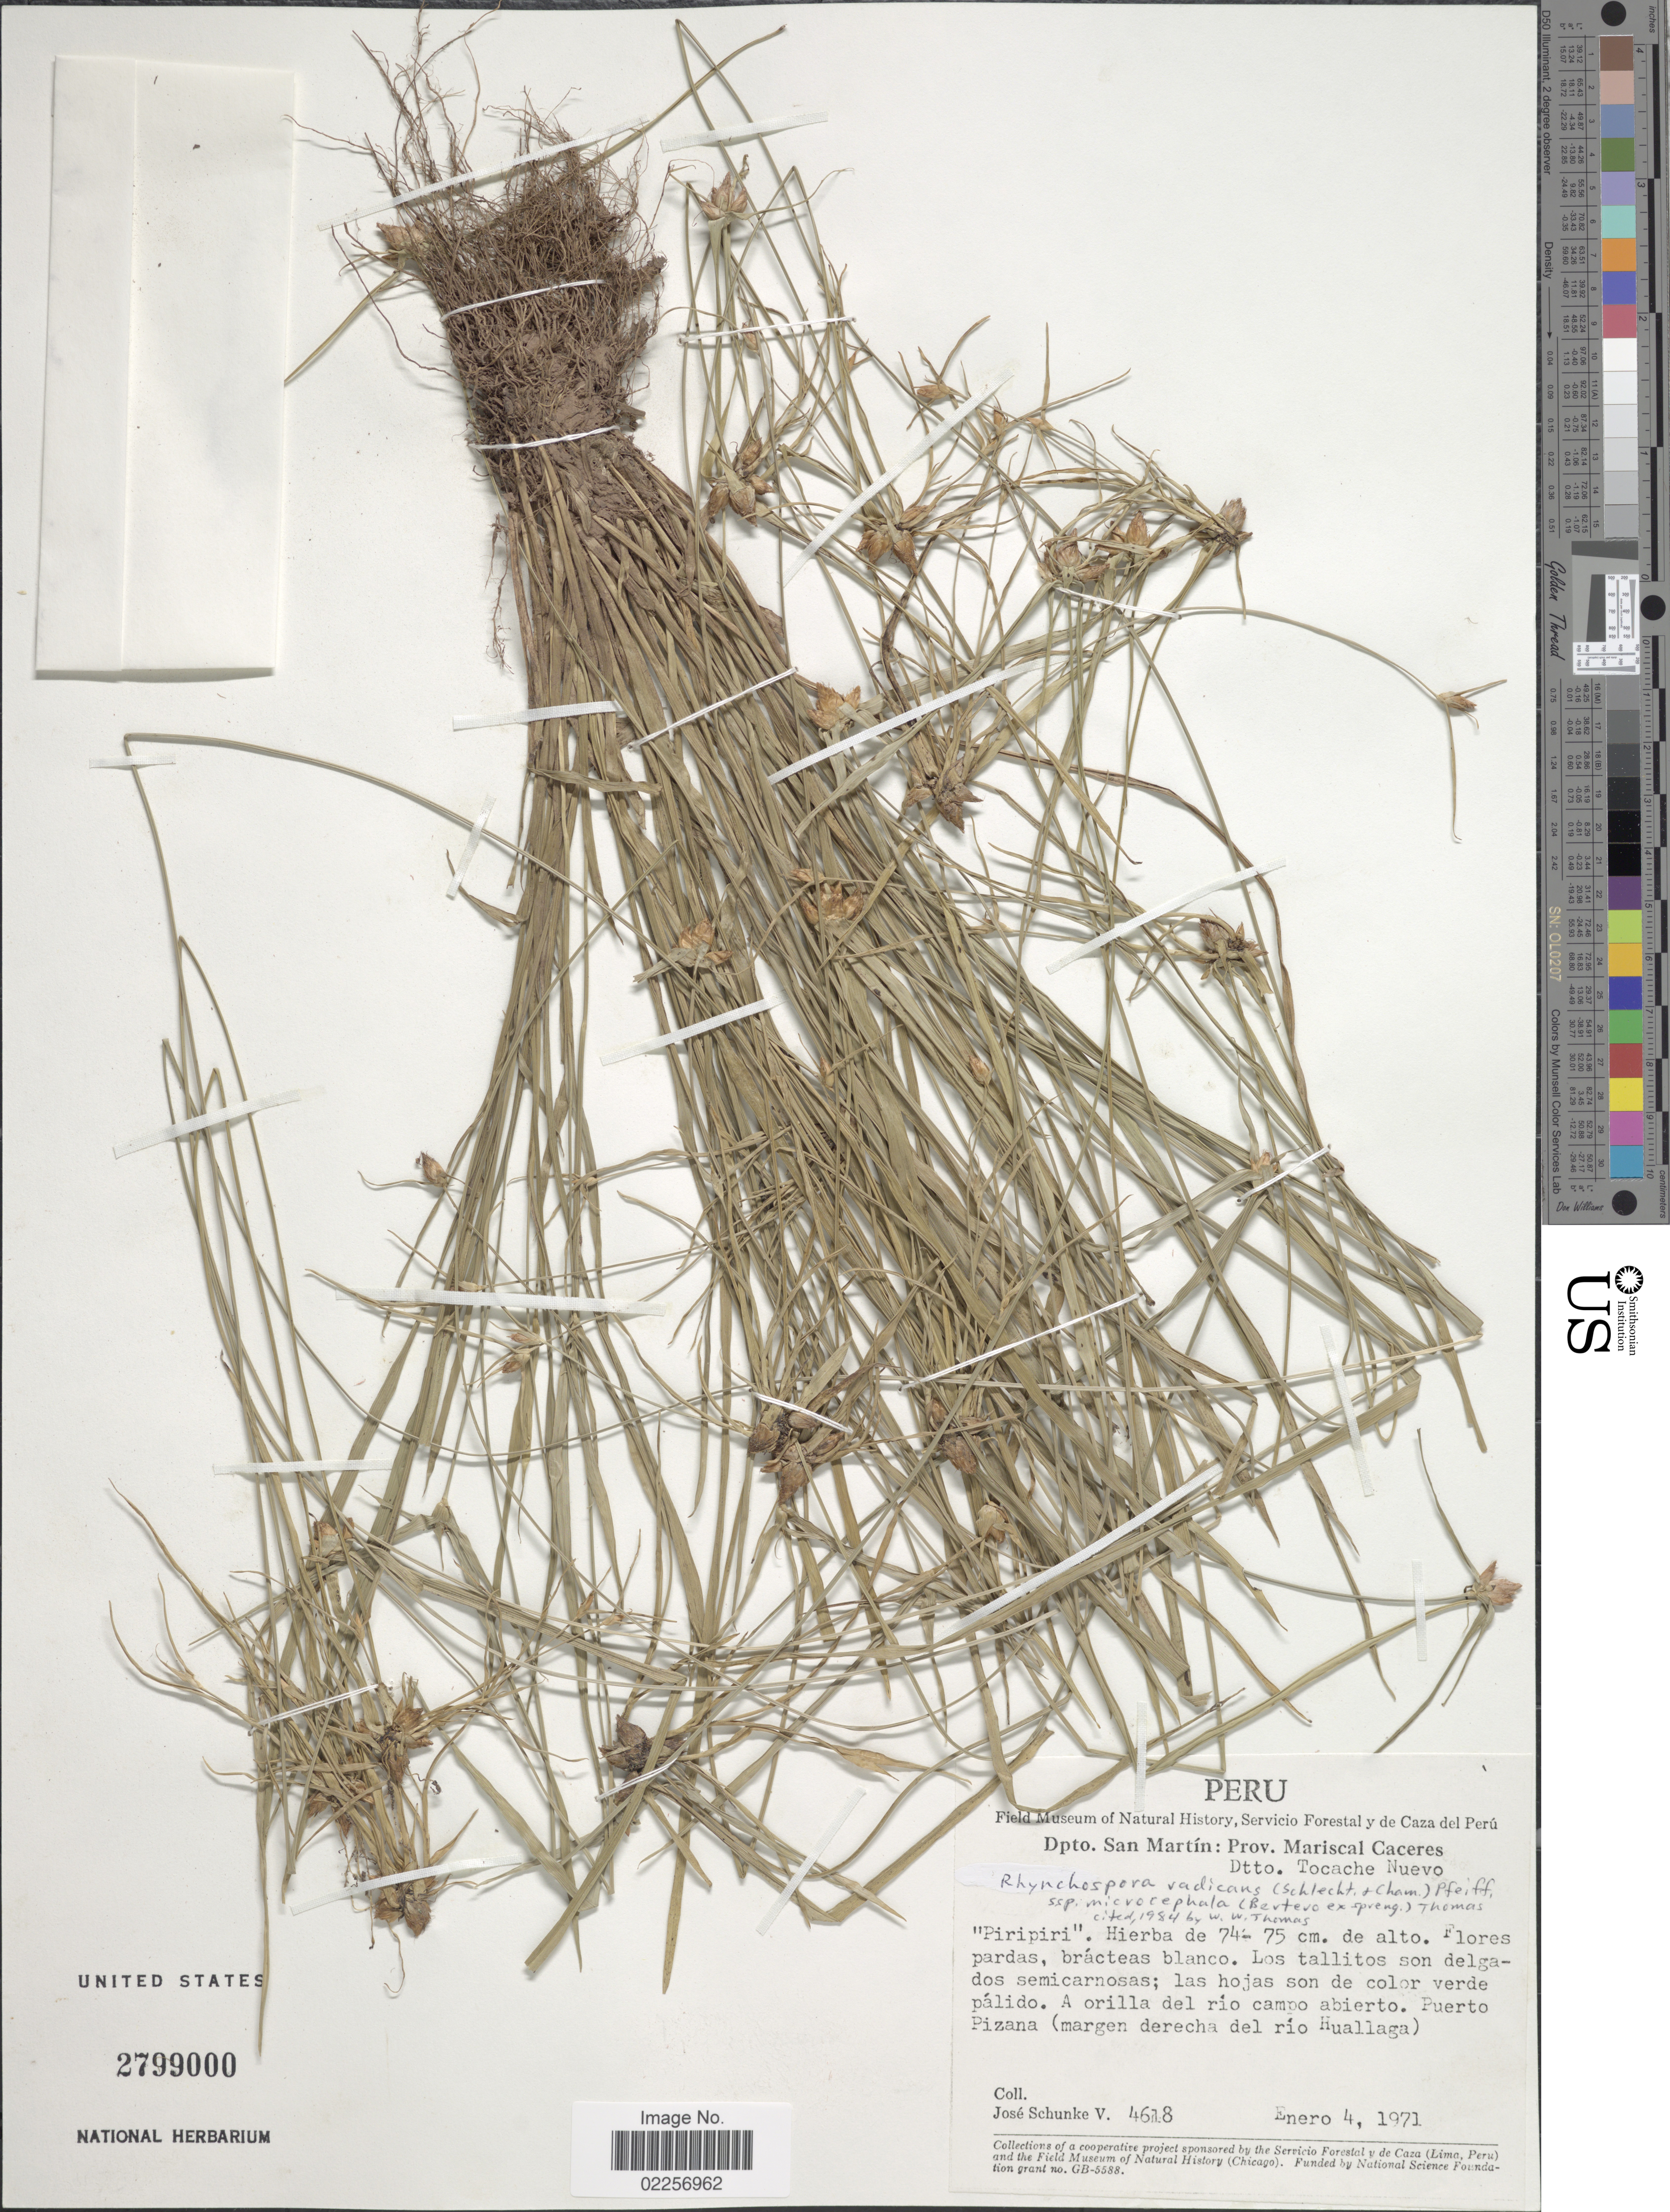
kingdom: Plantae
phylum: Tracheophyta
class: Liliopsida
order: Poales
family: Cyperaceae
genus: Rhynchospora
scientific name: Rhynchospora radicans subsp. microcephala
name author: (Bertero ex Spreng.) W.W. Thomas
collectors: J. Schunke Vigo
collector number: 4618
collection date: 1971-01-04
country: Peru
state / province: San Martín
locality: Prov. Mariscal Caceres. Dtto. Tocache Nuevo. A orilla del rio campo abierto. Puerto Pizana (margen derecha del rio Huallaga)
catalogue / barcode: US 2799000